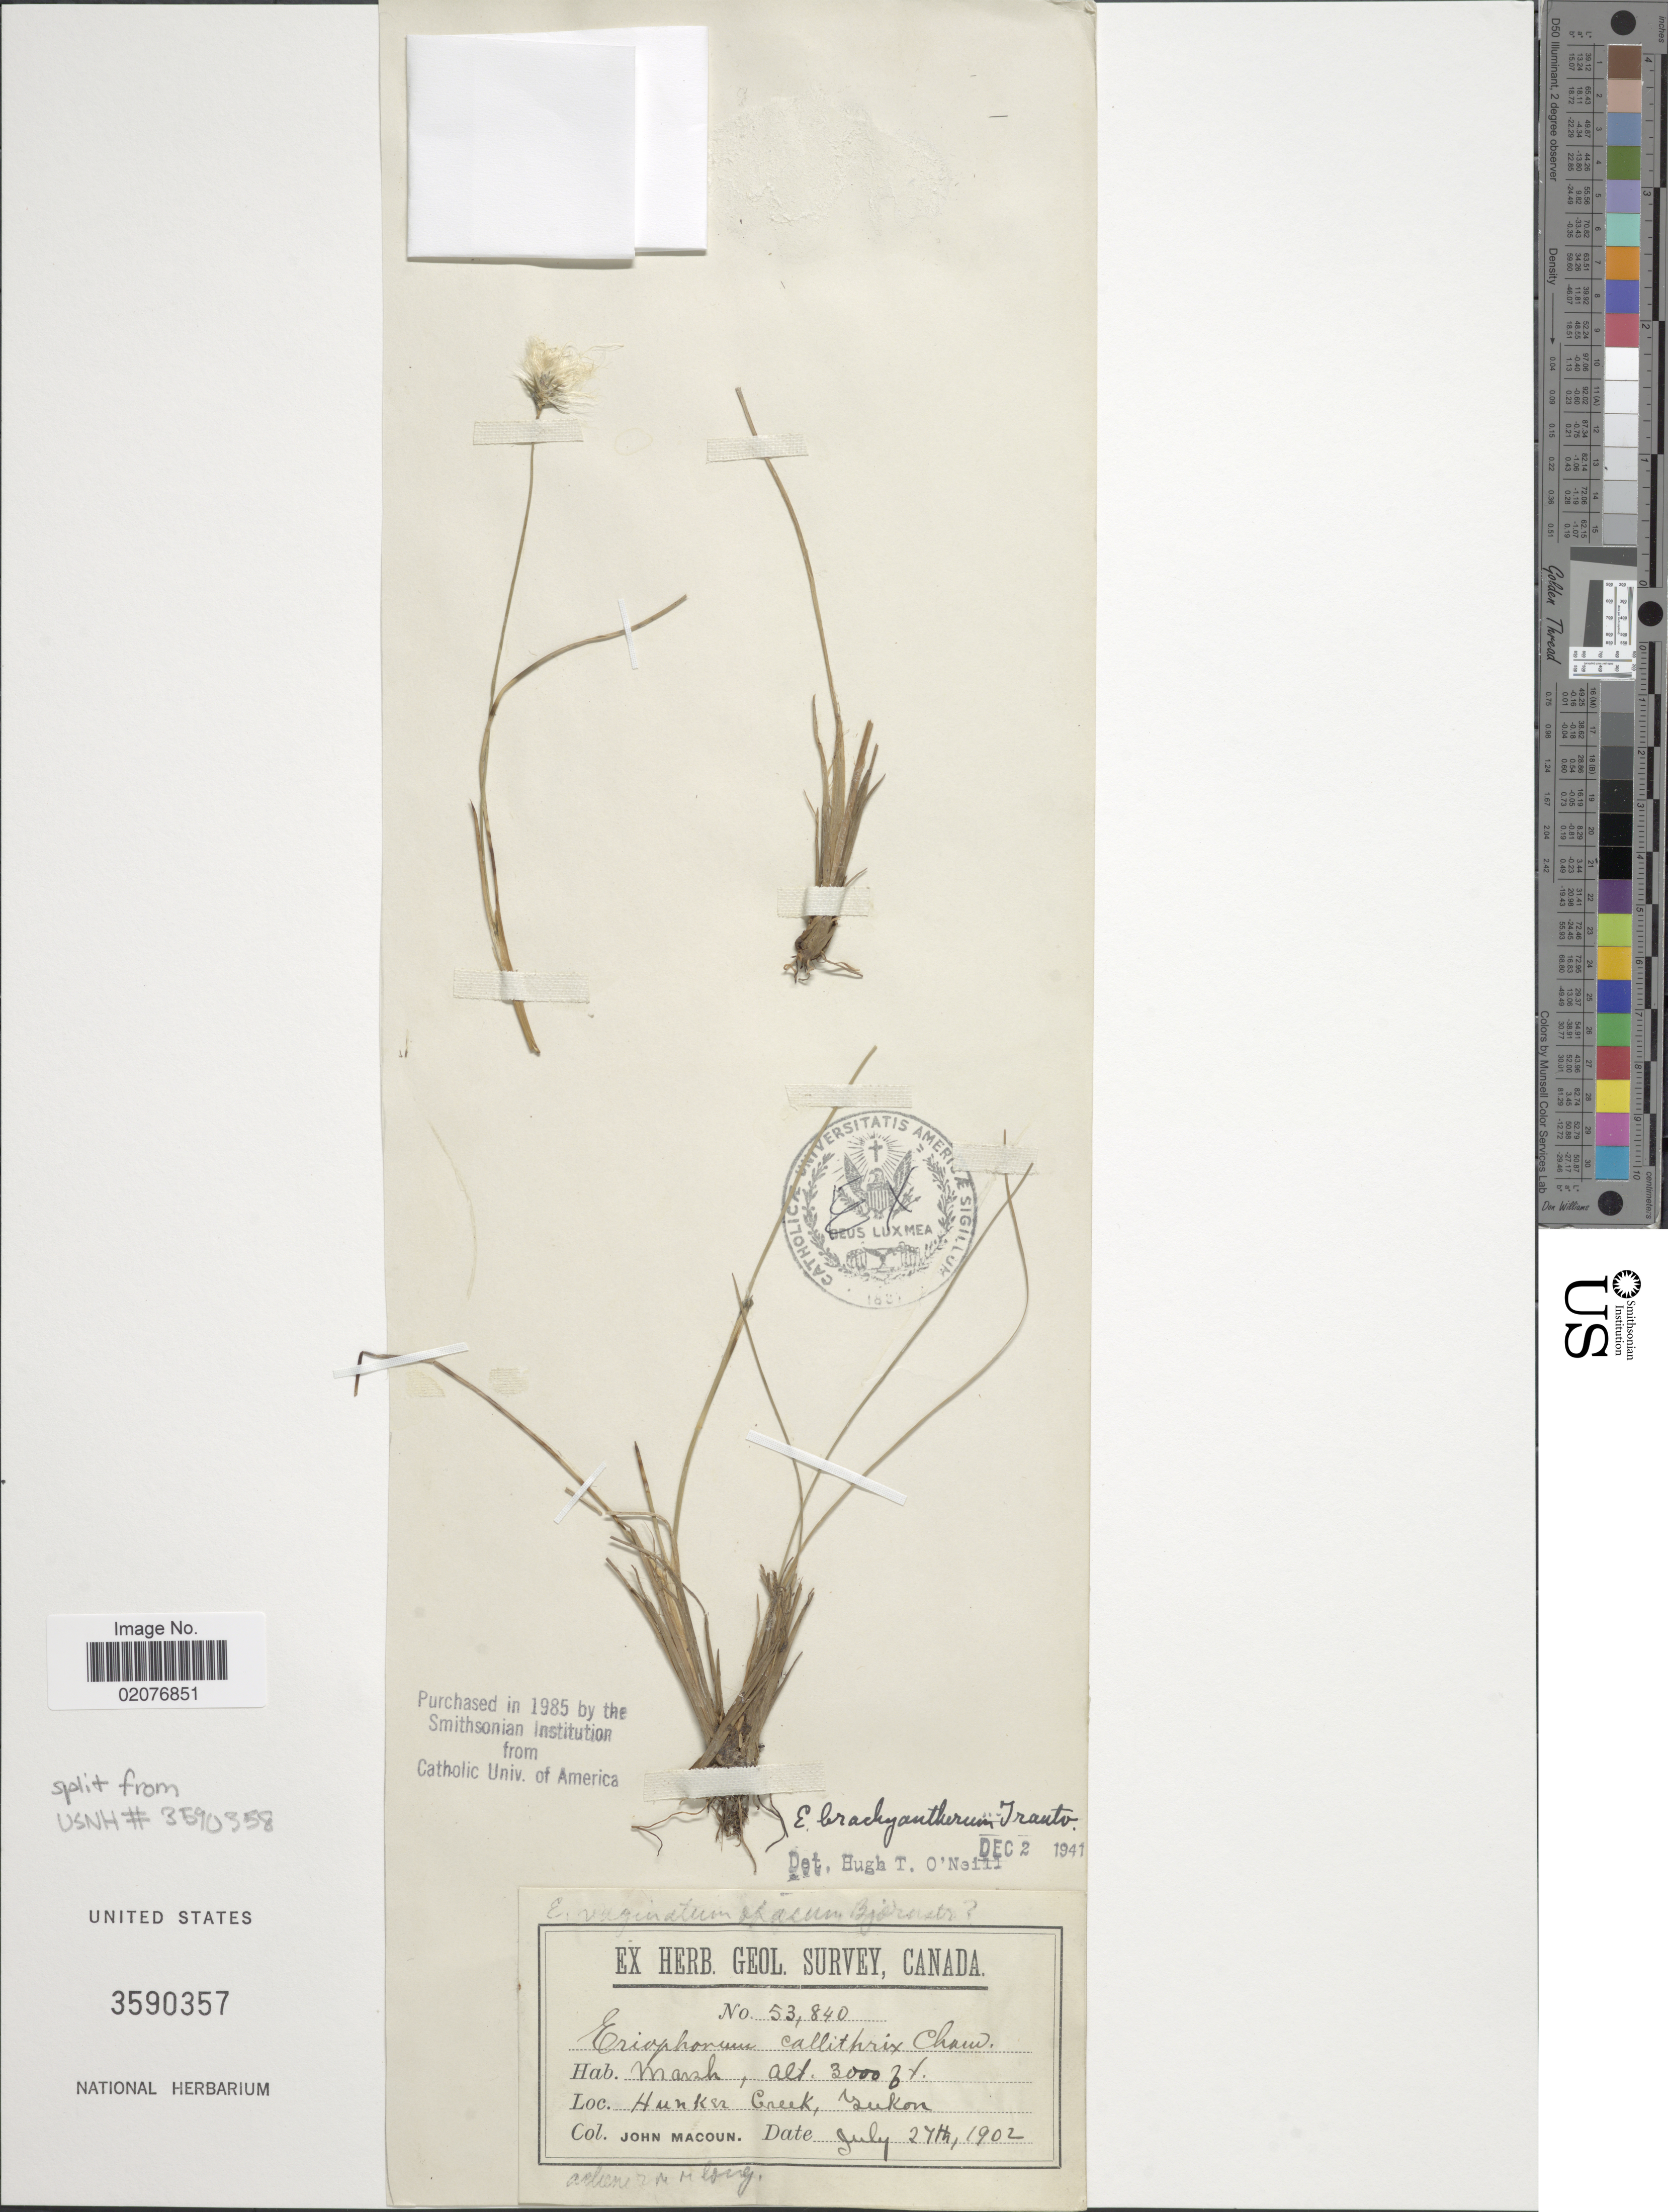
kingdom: Plantae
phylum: Tracheophyta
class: Liliopsida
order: Poales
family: Cyperaceae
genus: Eriophorum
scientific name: Eriophorum brachyantherum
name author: Trautv. & C.A. Mey.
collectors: J. Macoun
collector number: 53840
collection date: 1902-07-27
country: Canada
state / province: Yukon Territory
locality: Marsh, Hunker Creek, Yukon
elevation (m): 914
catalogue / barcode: US 3590357